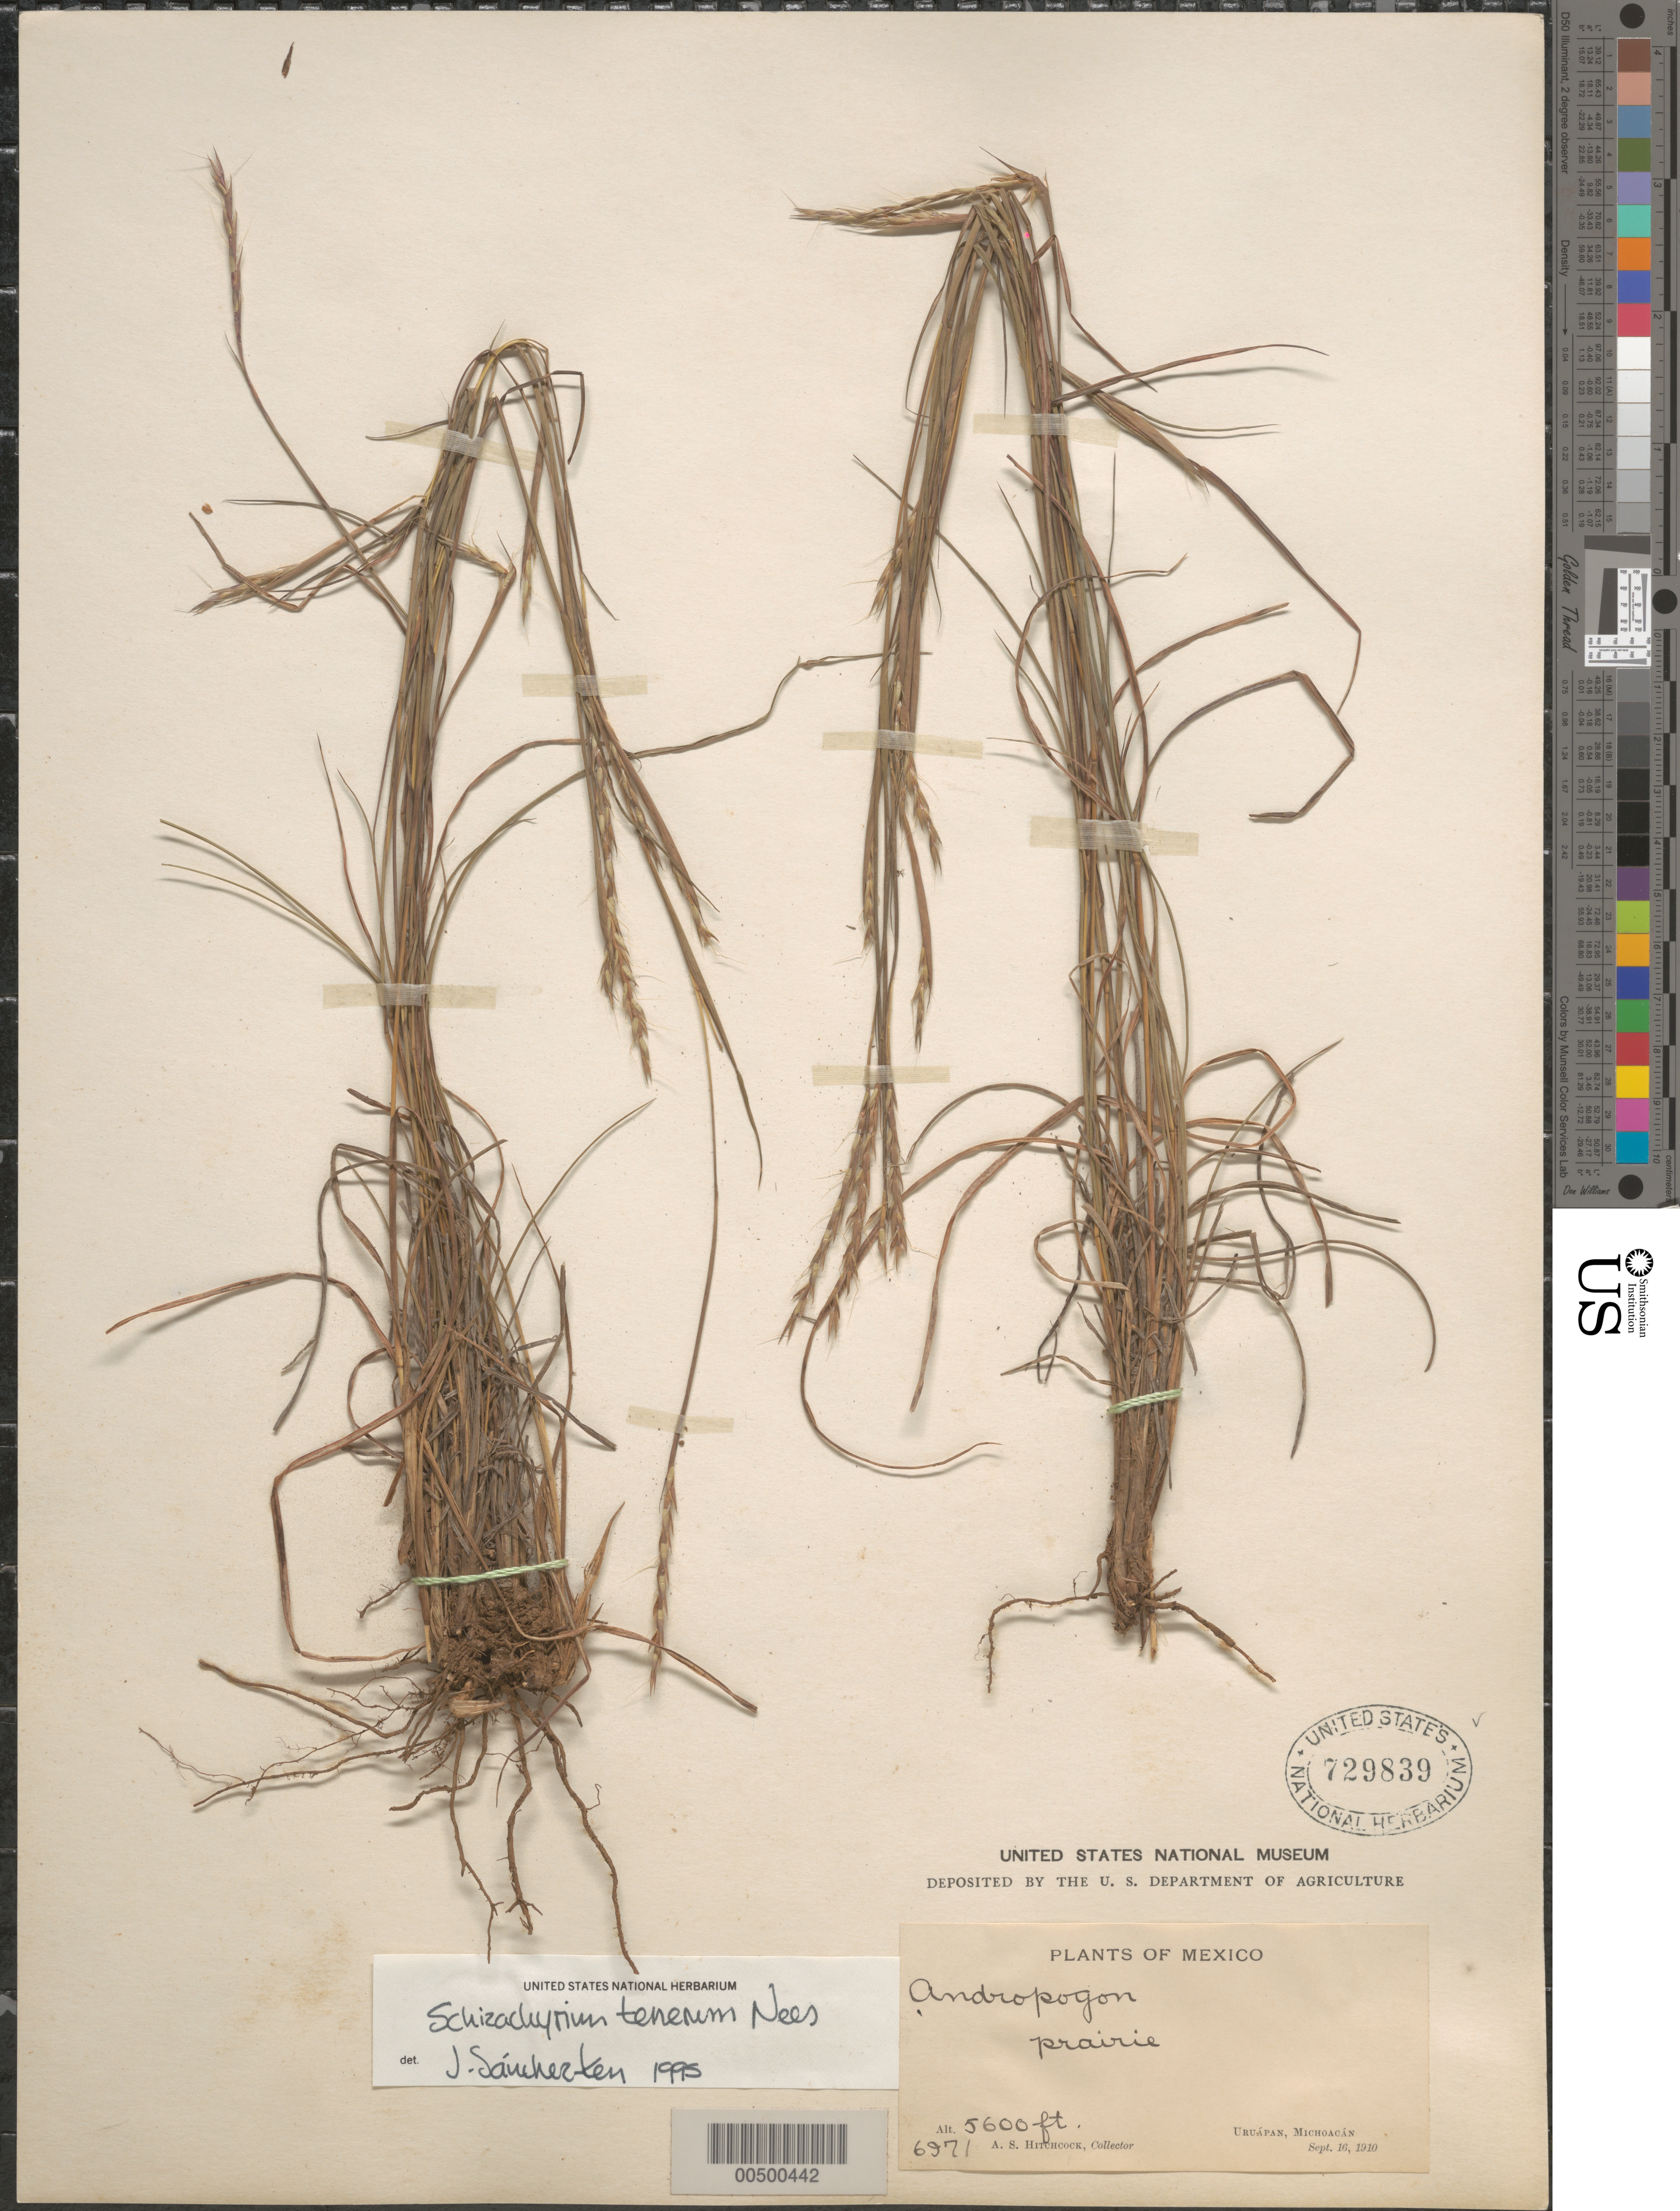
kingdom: Plantae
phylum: Tracheophyta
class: Liliopsida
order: Poales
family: Poaceae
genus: Schizachyrium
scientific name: Schizachyrium tenerum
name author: Nees in Mart.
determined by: Sánchez-Ken, J. G.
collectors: A. S. Hitchcock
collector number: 6971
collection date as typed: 16 Sep 1910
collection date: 1910-09-16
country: Mexico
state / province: Michoacán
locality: Uruápan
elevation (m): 1707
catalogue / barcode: US 729839